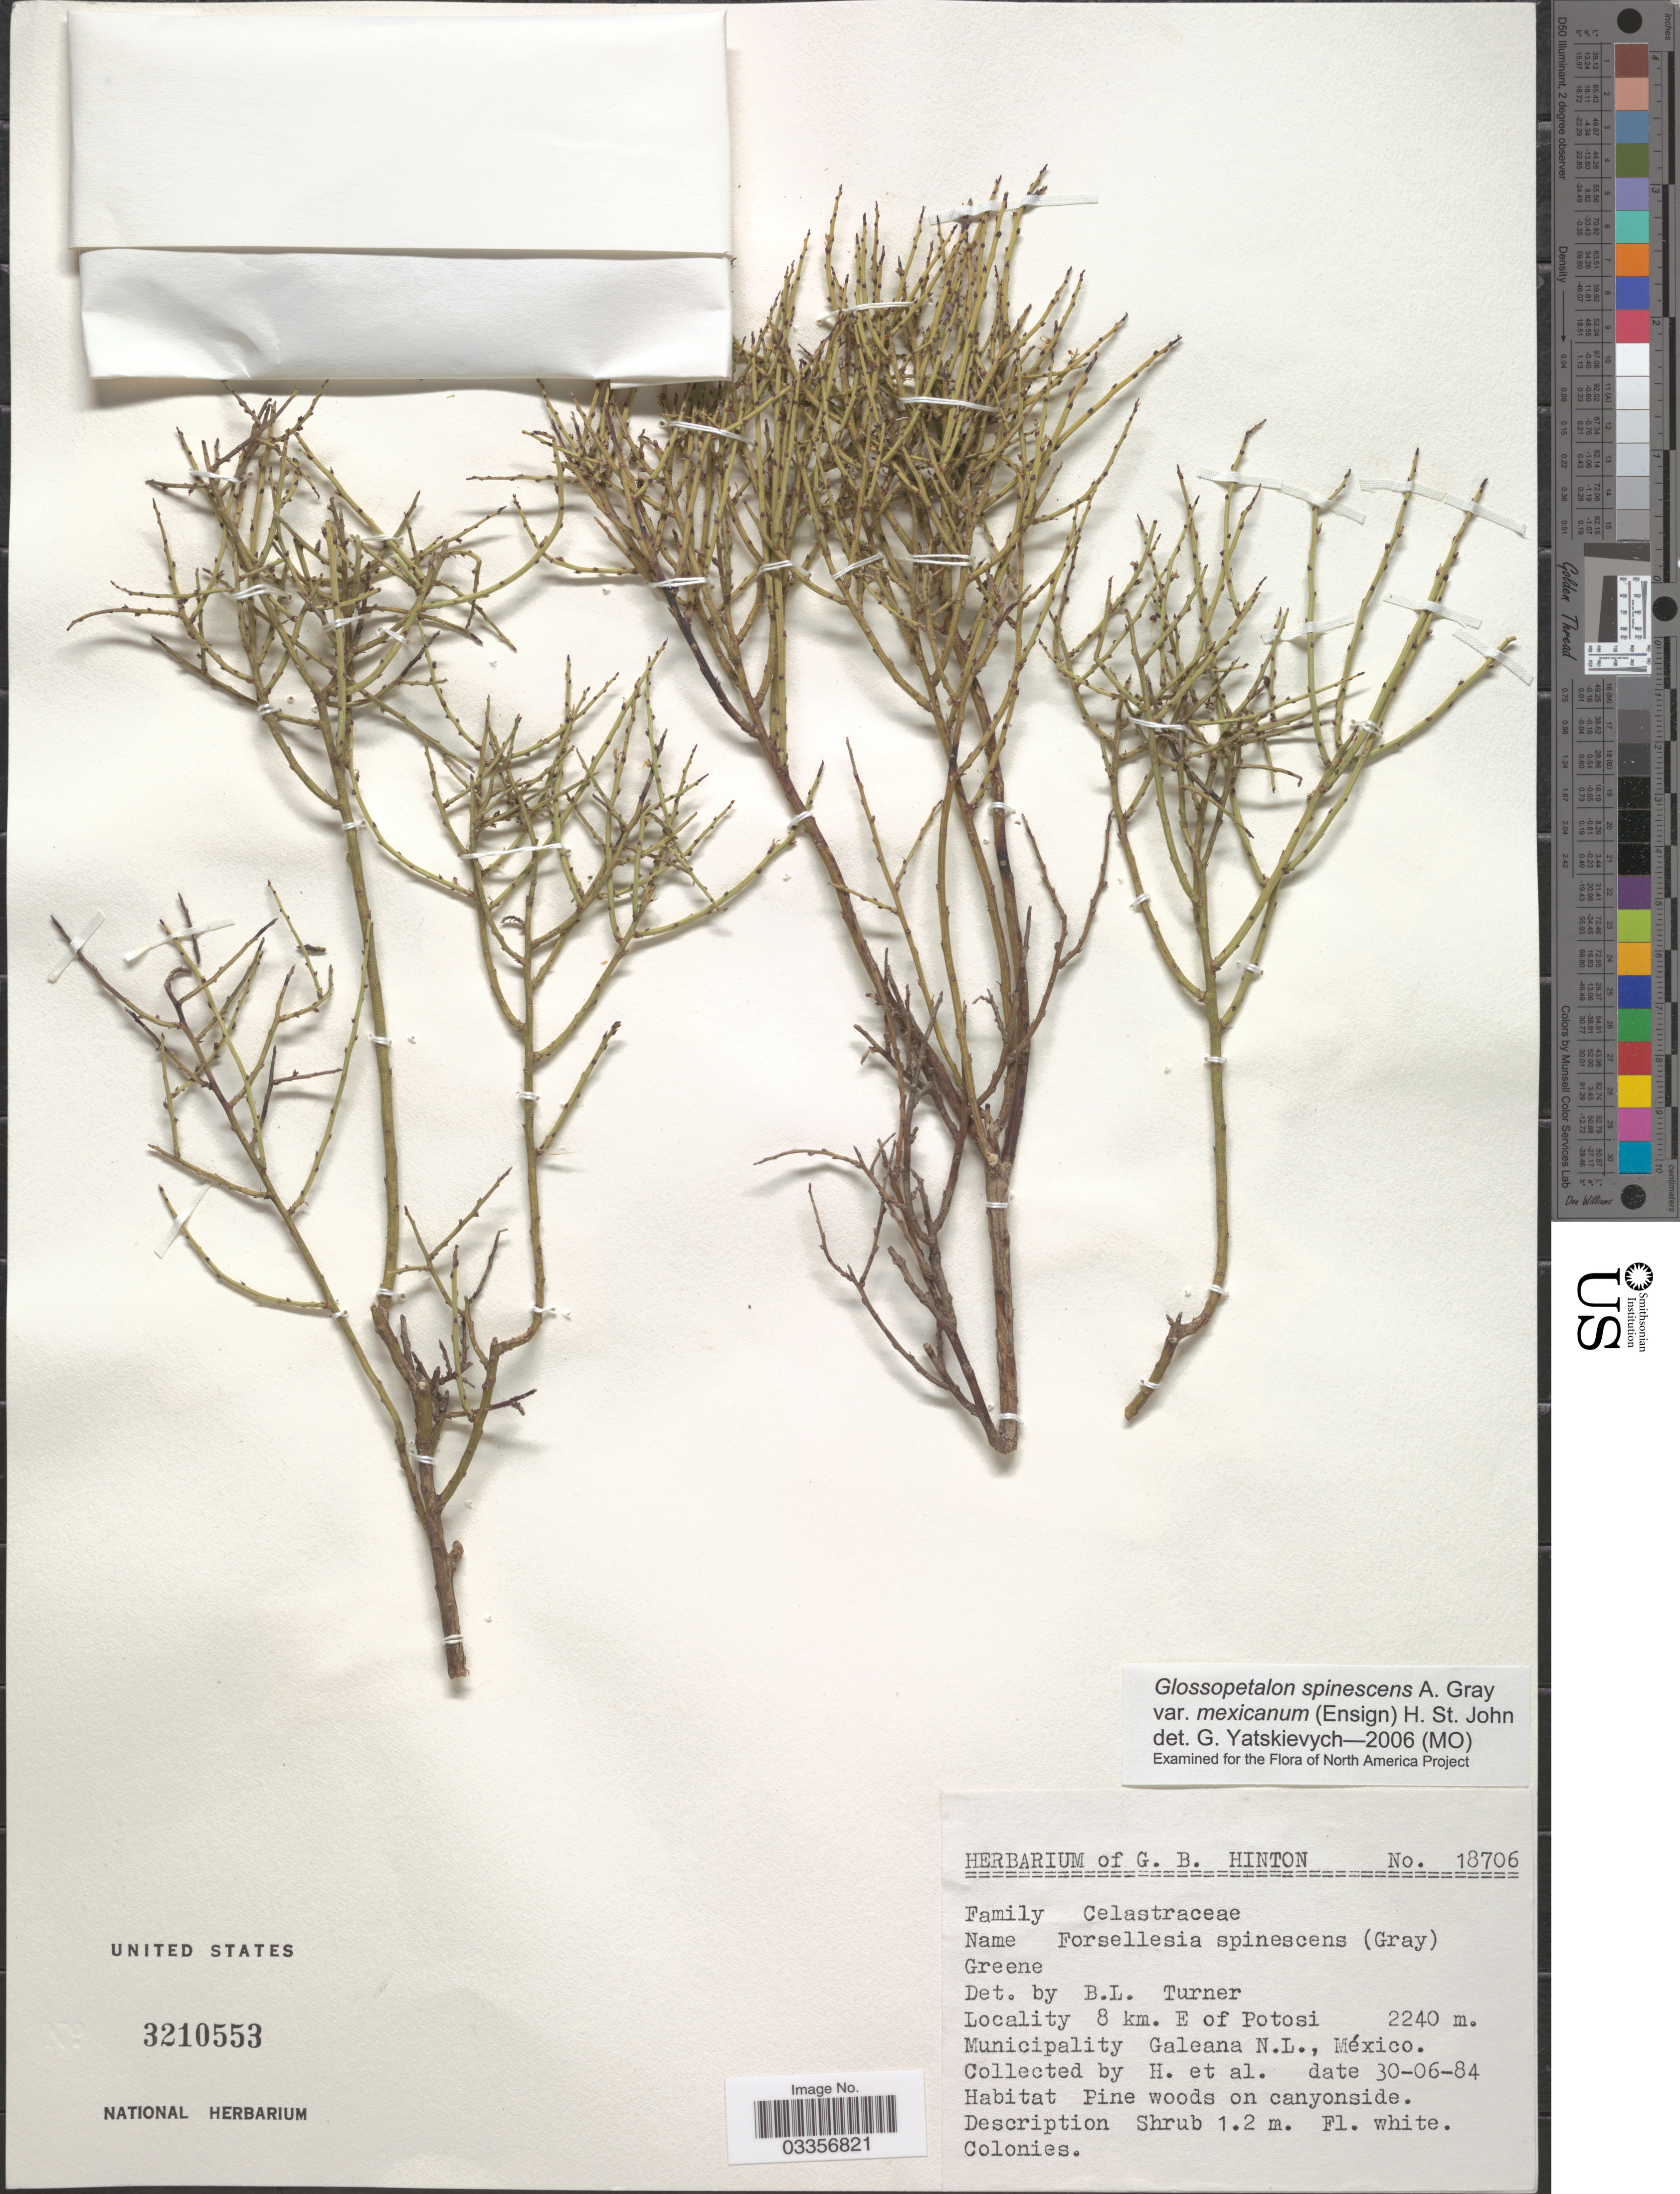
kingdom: Plantae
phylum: Tracheophyta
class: Magnoliopsida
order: Crossosomatales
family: Crossosomataceae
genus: Glossopetalon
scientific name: Glossopetalon spinescens var. mexicanum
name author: (Ensign) H. St. John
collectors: G. B. Hinton & et al.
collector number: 18706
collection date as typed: Transcribed d/m/y: 30/6/84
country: Mexico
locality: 8 km. E of Potosi, Municipality Galeana N.L.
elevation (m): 2240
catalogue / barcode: US 3210553